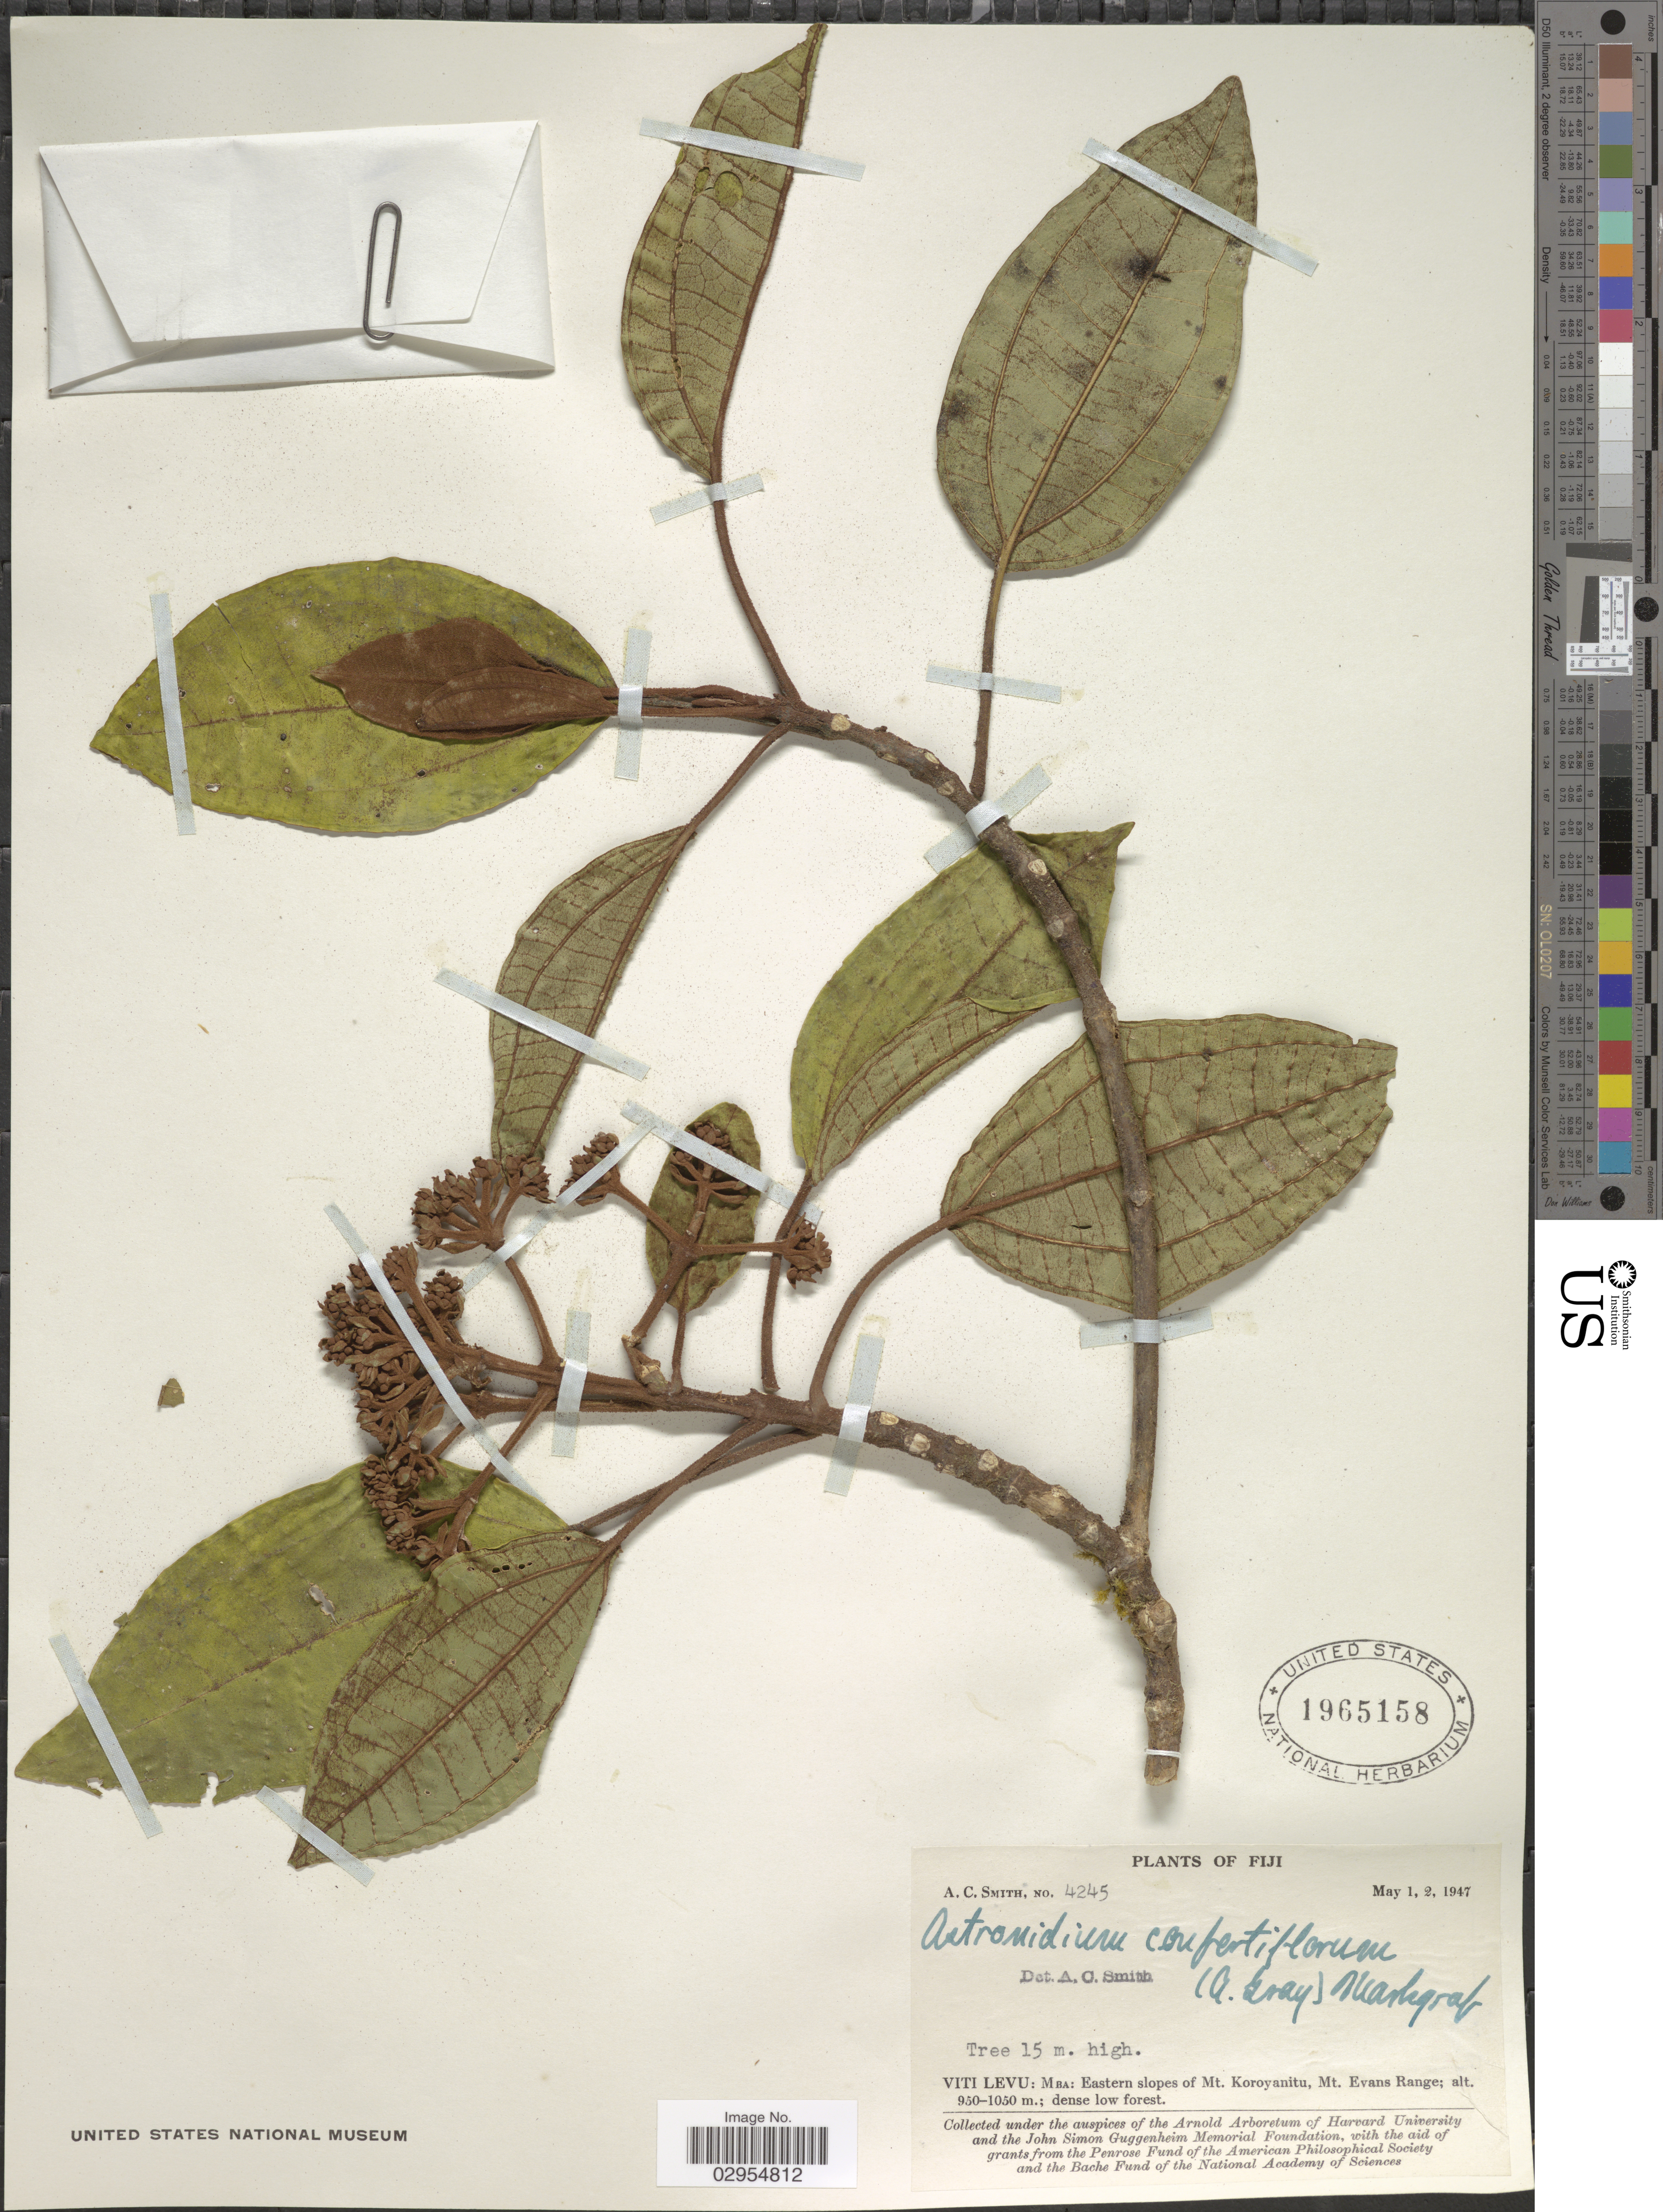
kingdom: Plantae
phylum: Tracheophyta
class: Magnoliopsida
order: Myrtales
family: Melastomataceae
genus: Astronidium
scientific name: Astronidium confertiflorum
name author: (A. Gray) Markgr.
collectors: A. C. Smith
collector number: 4245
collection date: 1947-05-01/1947-05-02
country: Fiji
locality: Viti Levu: Mba: Eastern slopes of Mt. Koroyanitu, Mt. Evans Range.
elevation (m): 950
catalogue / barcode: US 1965158